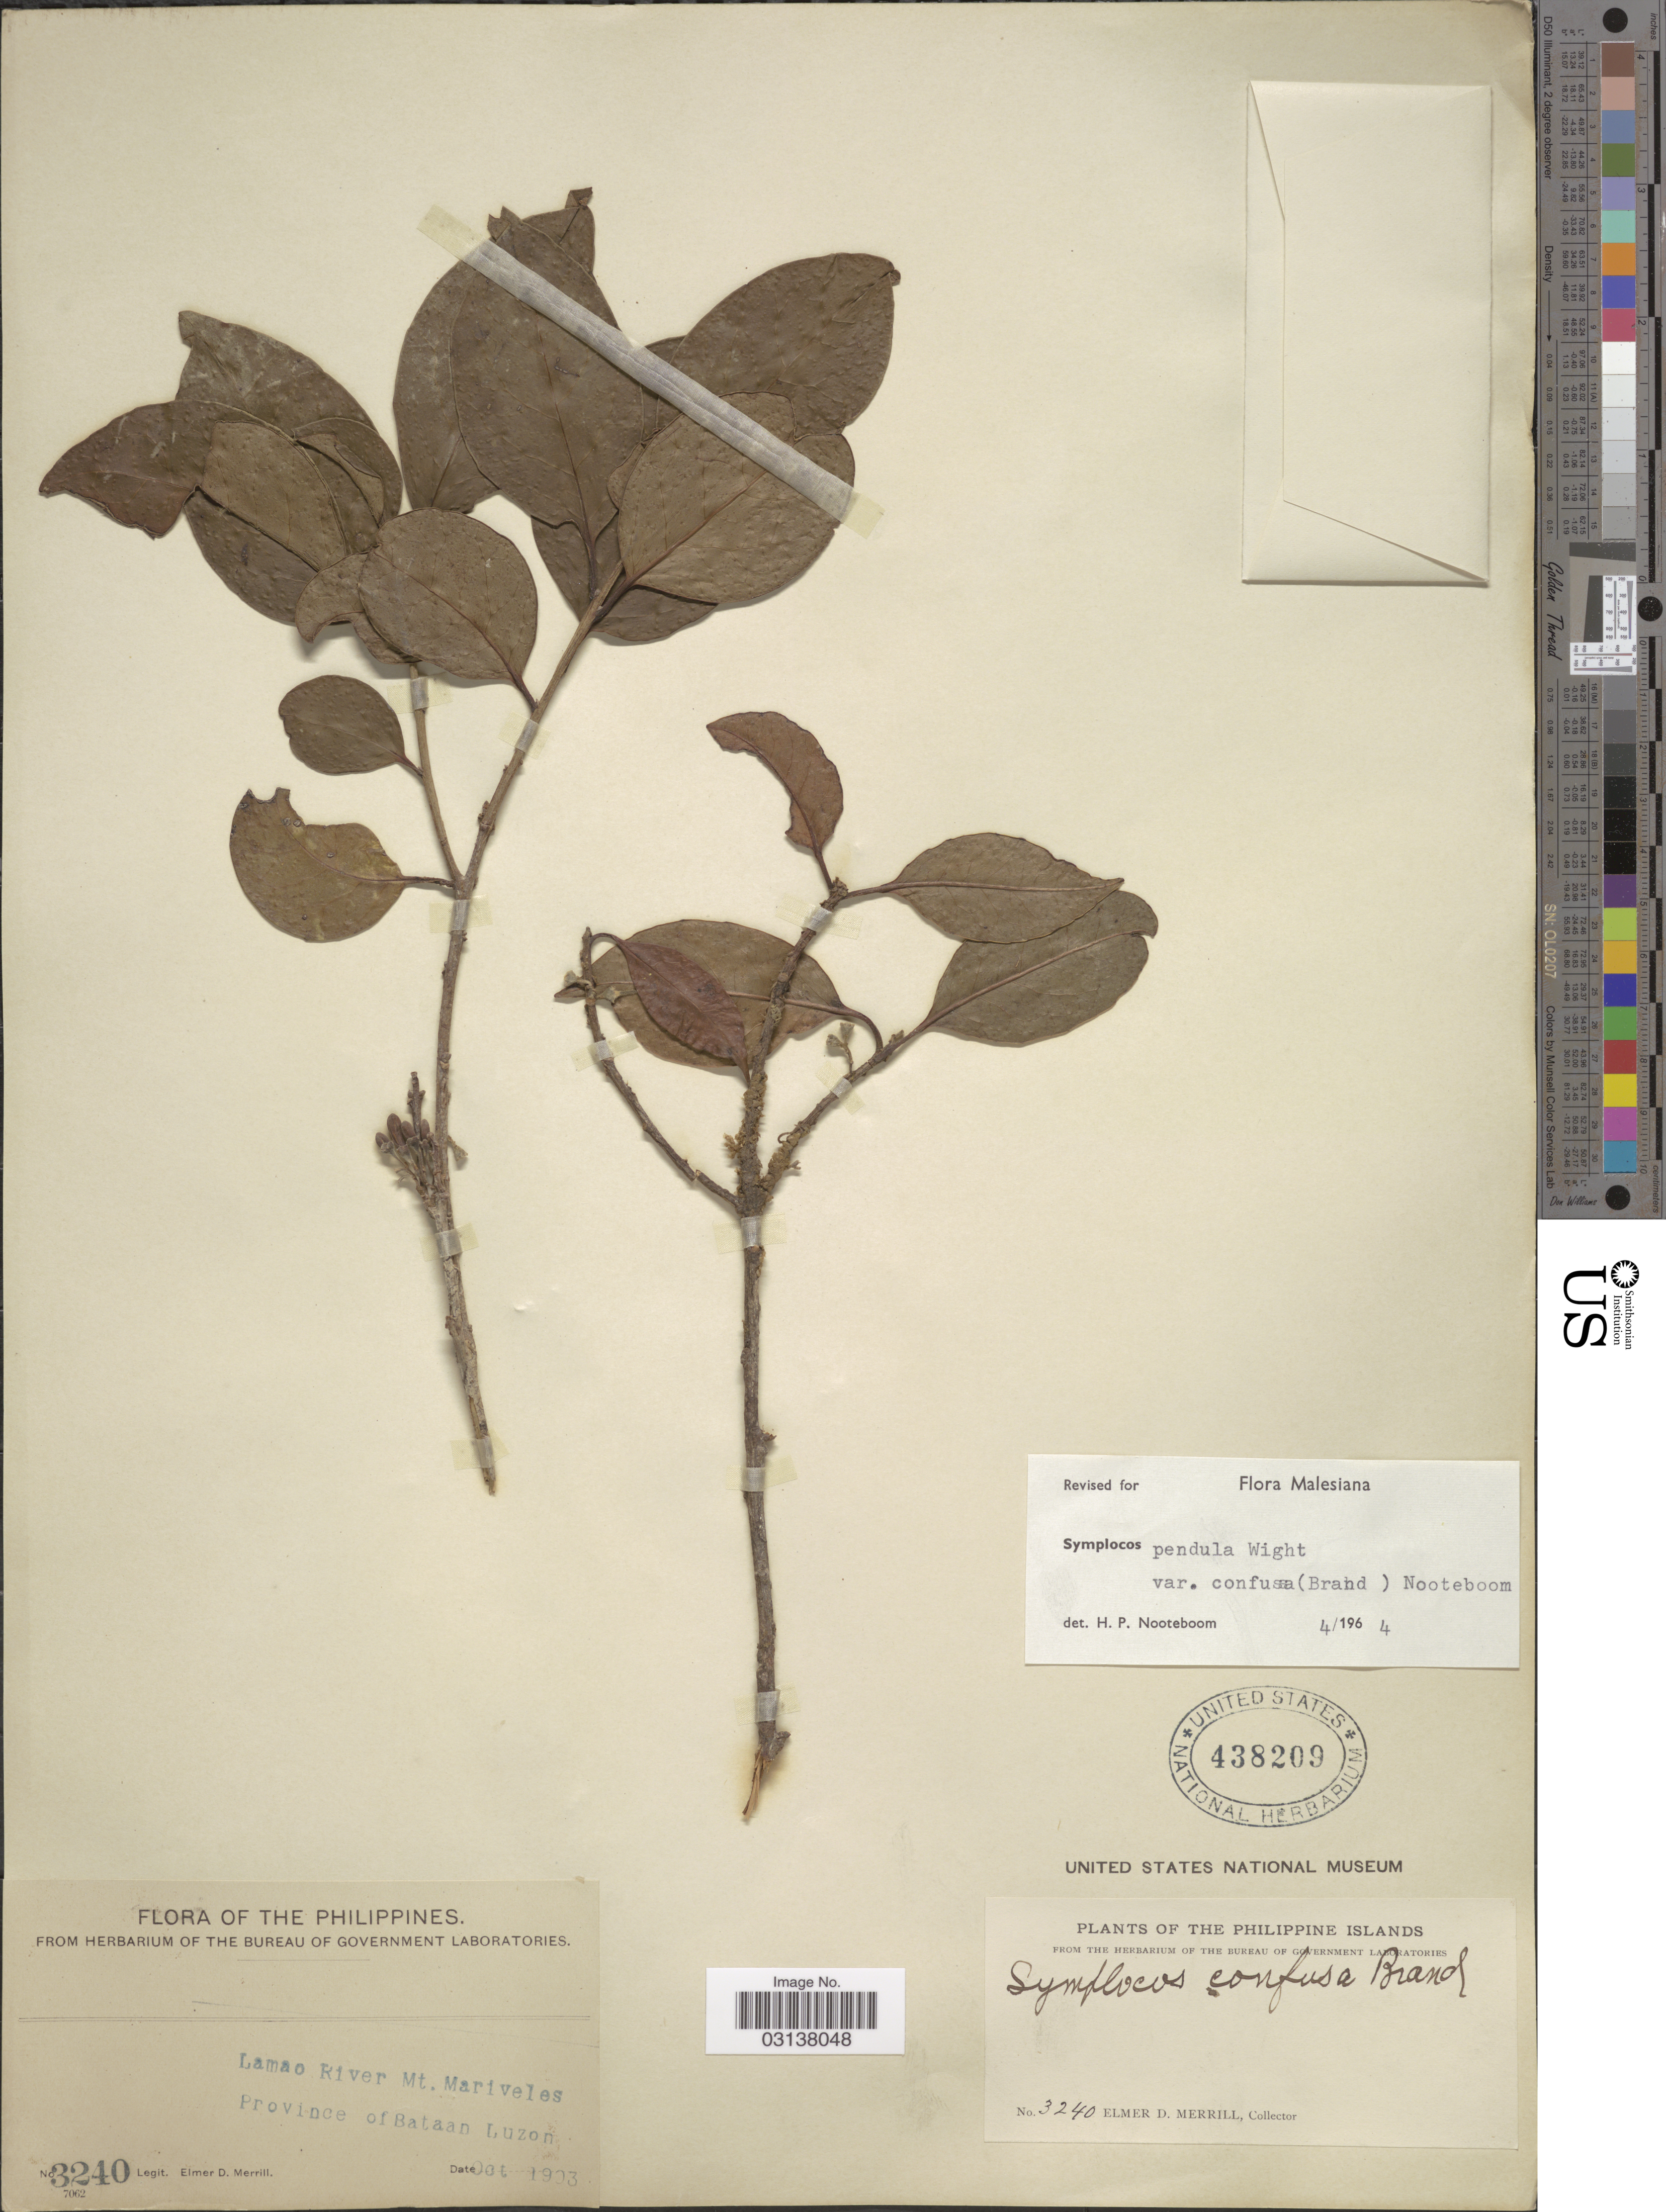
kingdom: Plantae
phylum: Tracheophyta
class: Magnoliopsida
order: Ericales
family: Symplocaceae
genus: Cordyloblaste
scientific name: Cordyloblaste pendula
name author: (Wight) Alston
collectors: E. D. Merrill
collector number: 3240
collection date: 1903-10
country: Philippines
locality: The Philippines. Lamao River Mt. Mariveles. Province of Bataan Luzon. The Philippine Islands.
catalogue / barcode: US 438209